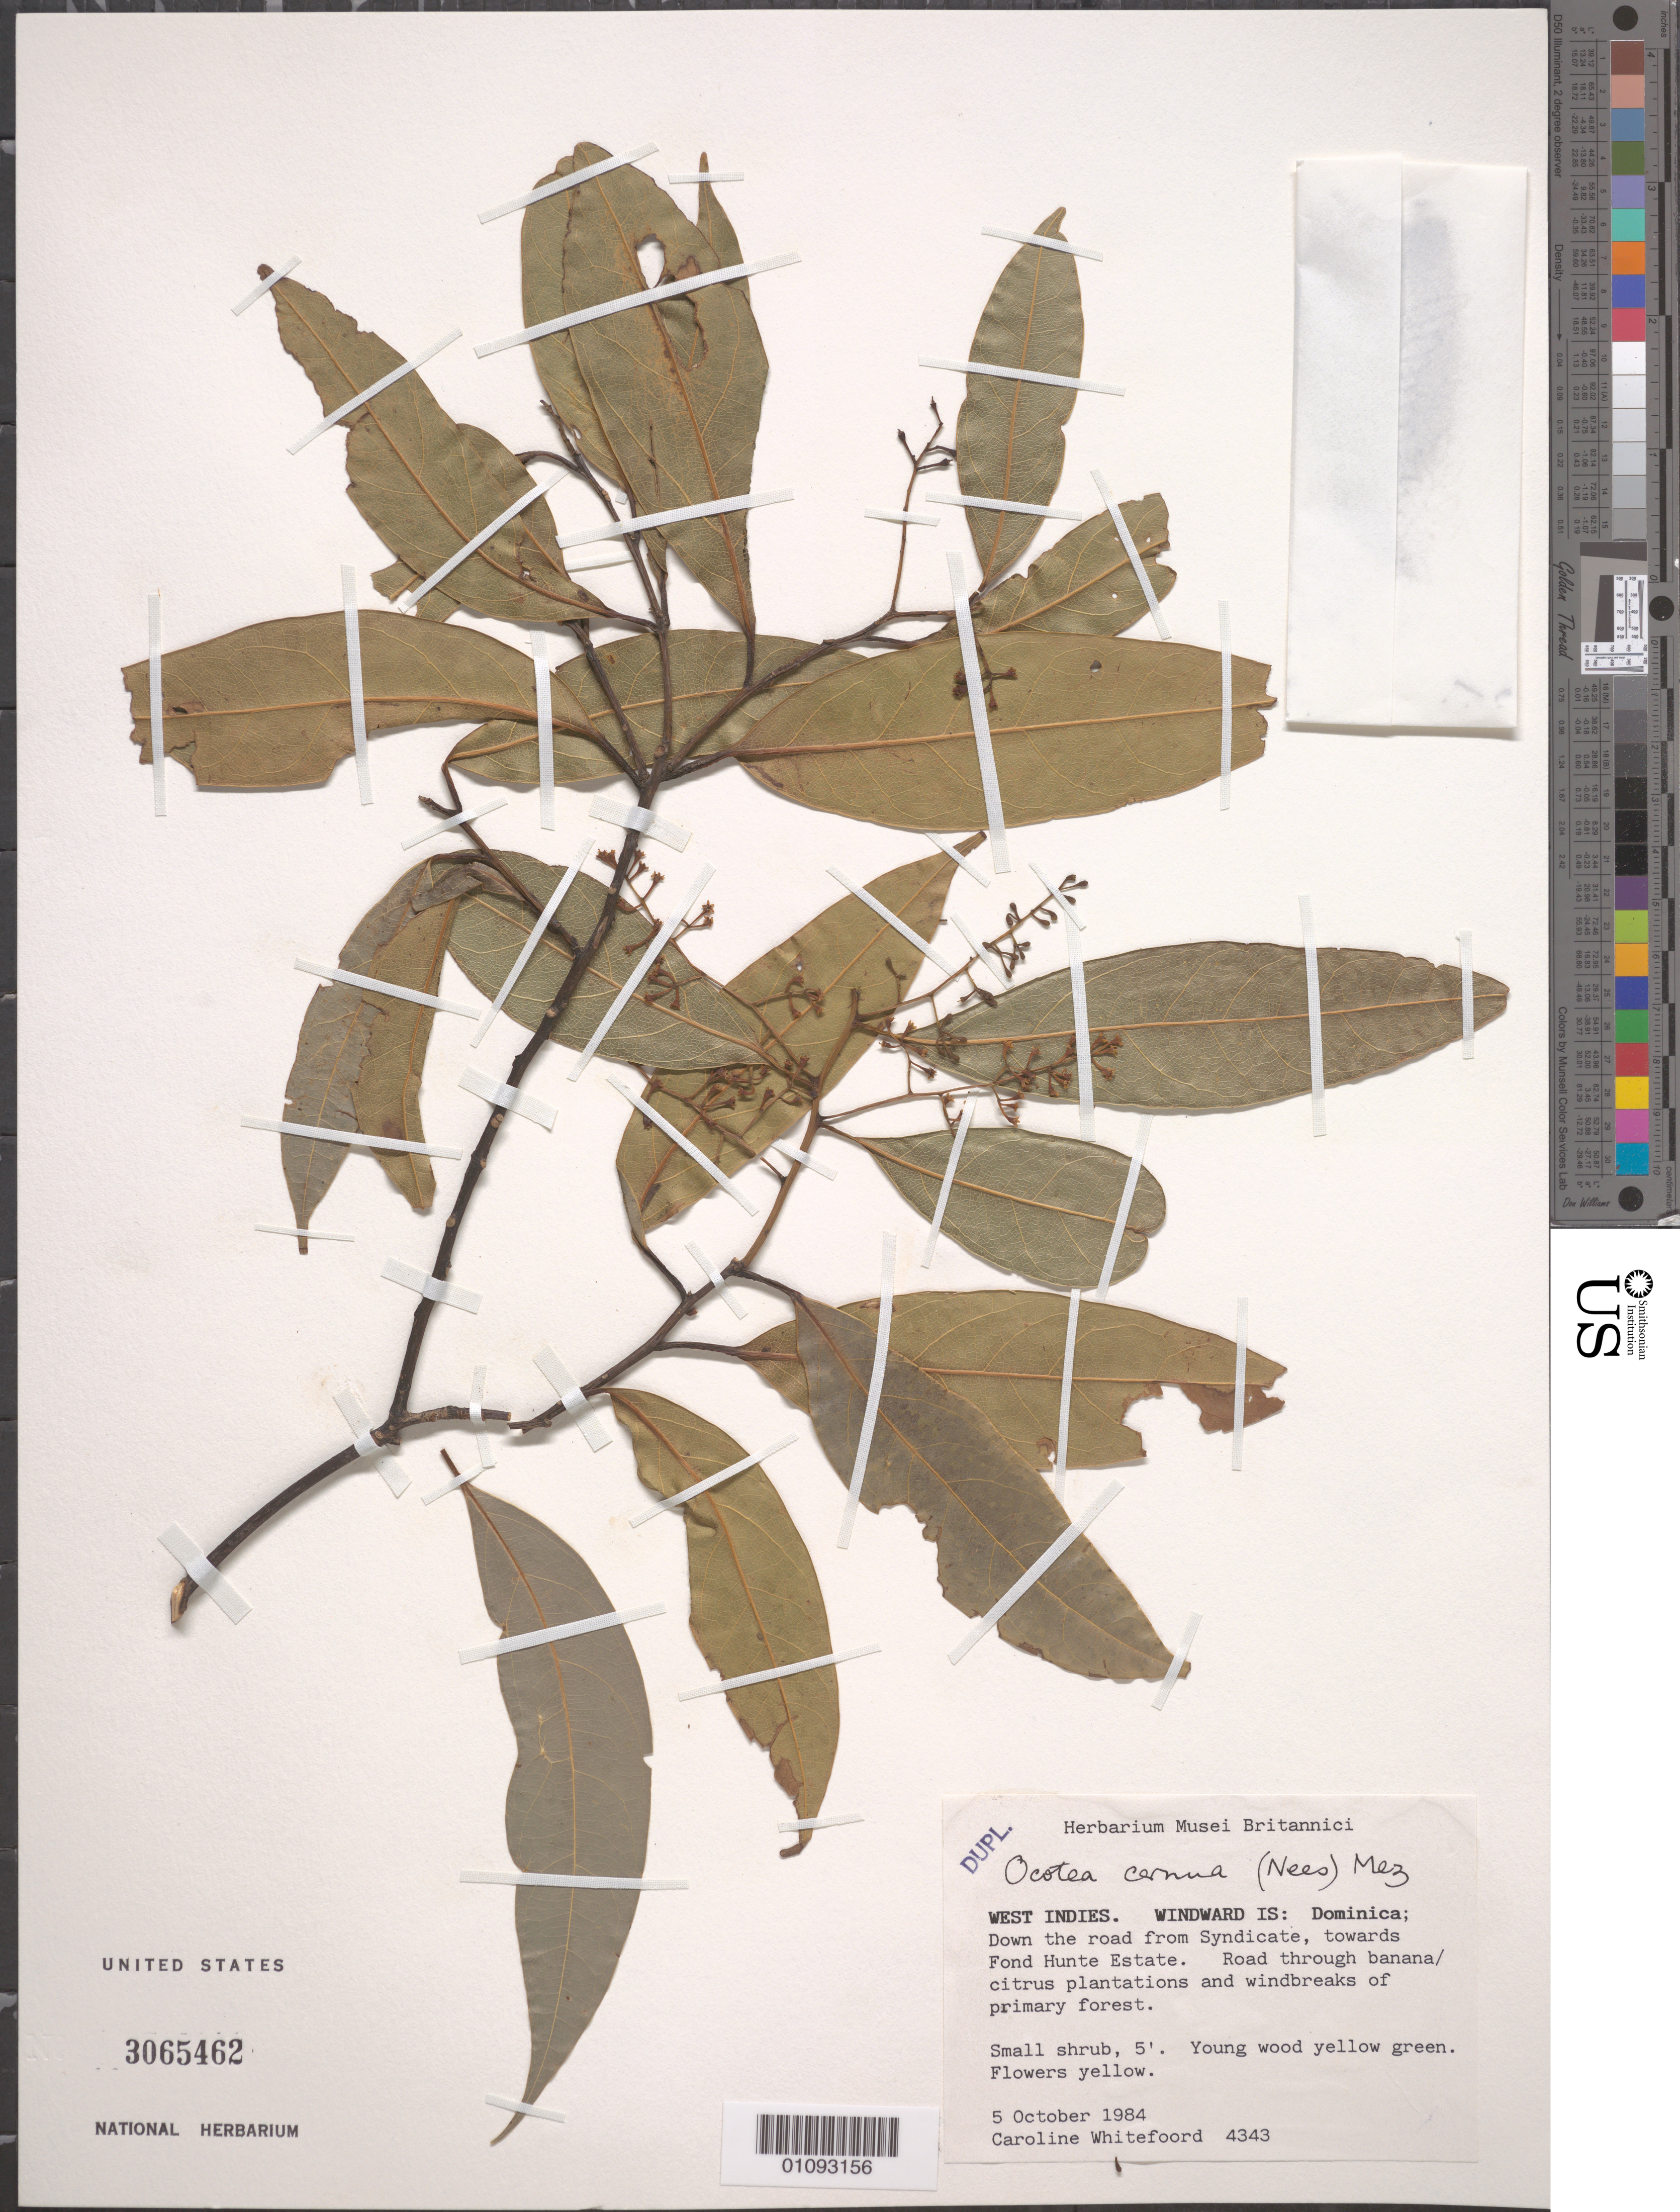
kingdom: Plantae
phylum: Tracheophyta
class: Magnoliopsida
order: Laurales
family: Lauraceae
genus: Ocotea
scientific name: Ocotea cernua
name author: (Nees) Mez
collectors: C. Whitefoord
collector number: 4343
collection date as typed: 05 Oct 1984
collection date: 1984-10-05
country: Dominica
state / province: St. John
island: Dominica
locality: Between Syndicate and Fond Hunte Estate.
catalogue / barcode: US 3065462